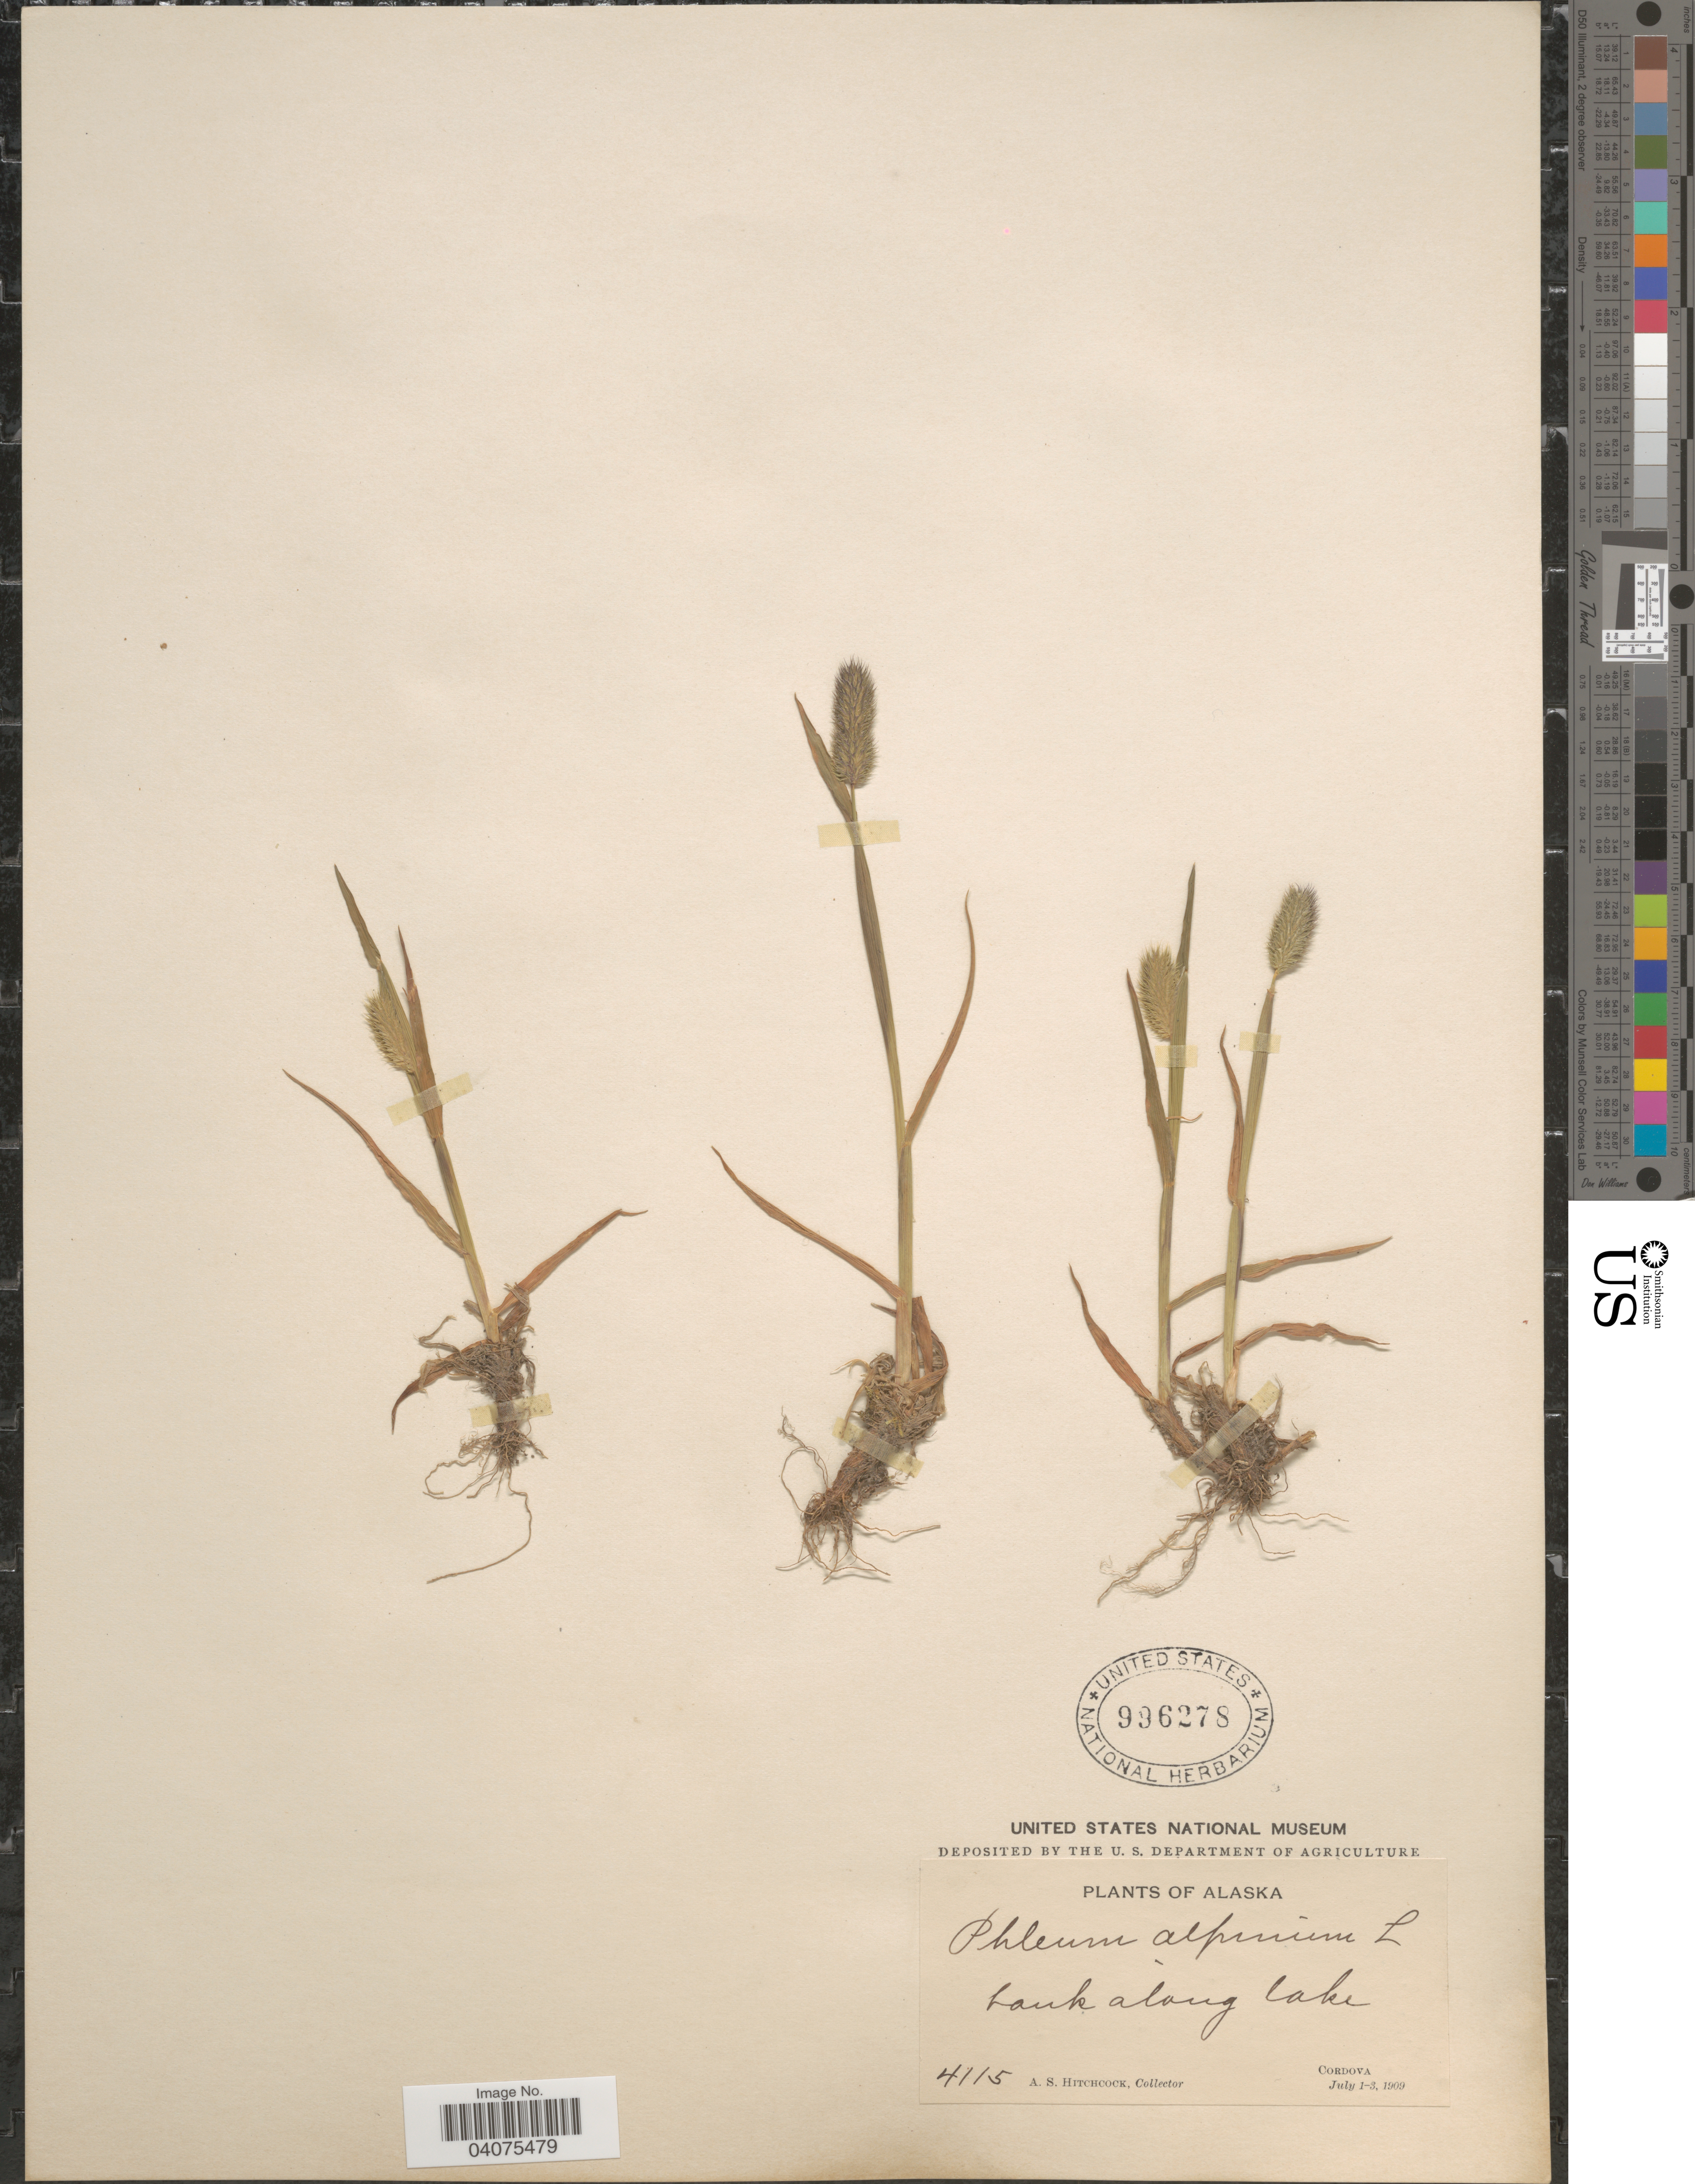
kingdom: Plantae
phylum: Tracheophyta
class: Liliopsida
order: Poales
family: Poaceae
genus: Phleum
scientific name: Phleum alpinum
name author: L.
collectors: A. S. Hitchcock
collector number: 4115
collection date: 1909-07-01/1909-07-03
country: United States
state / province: Alaska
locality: Bank along lake. Cordova.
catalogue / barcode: US 996278